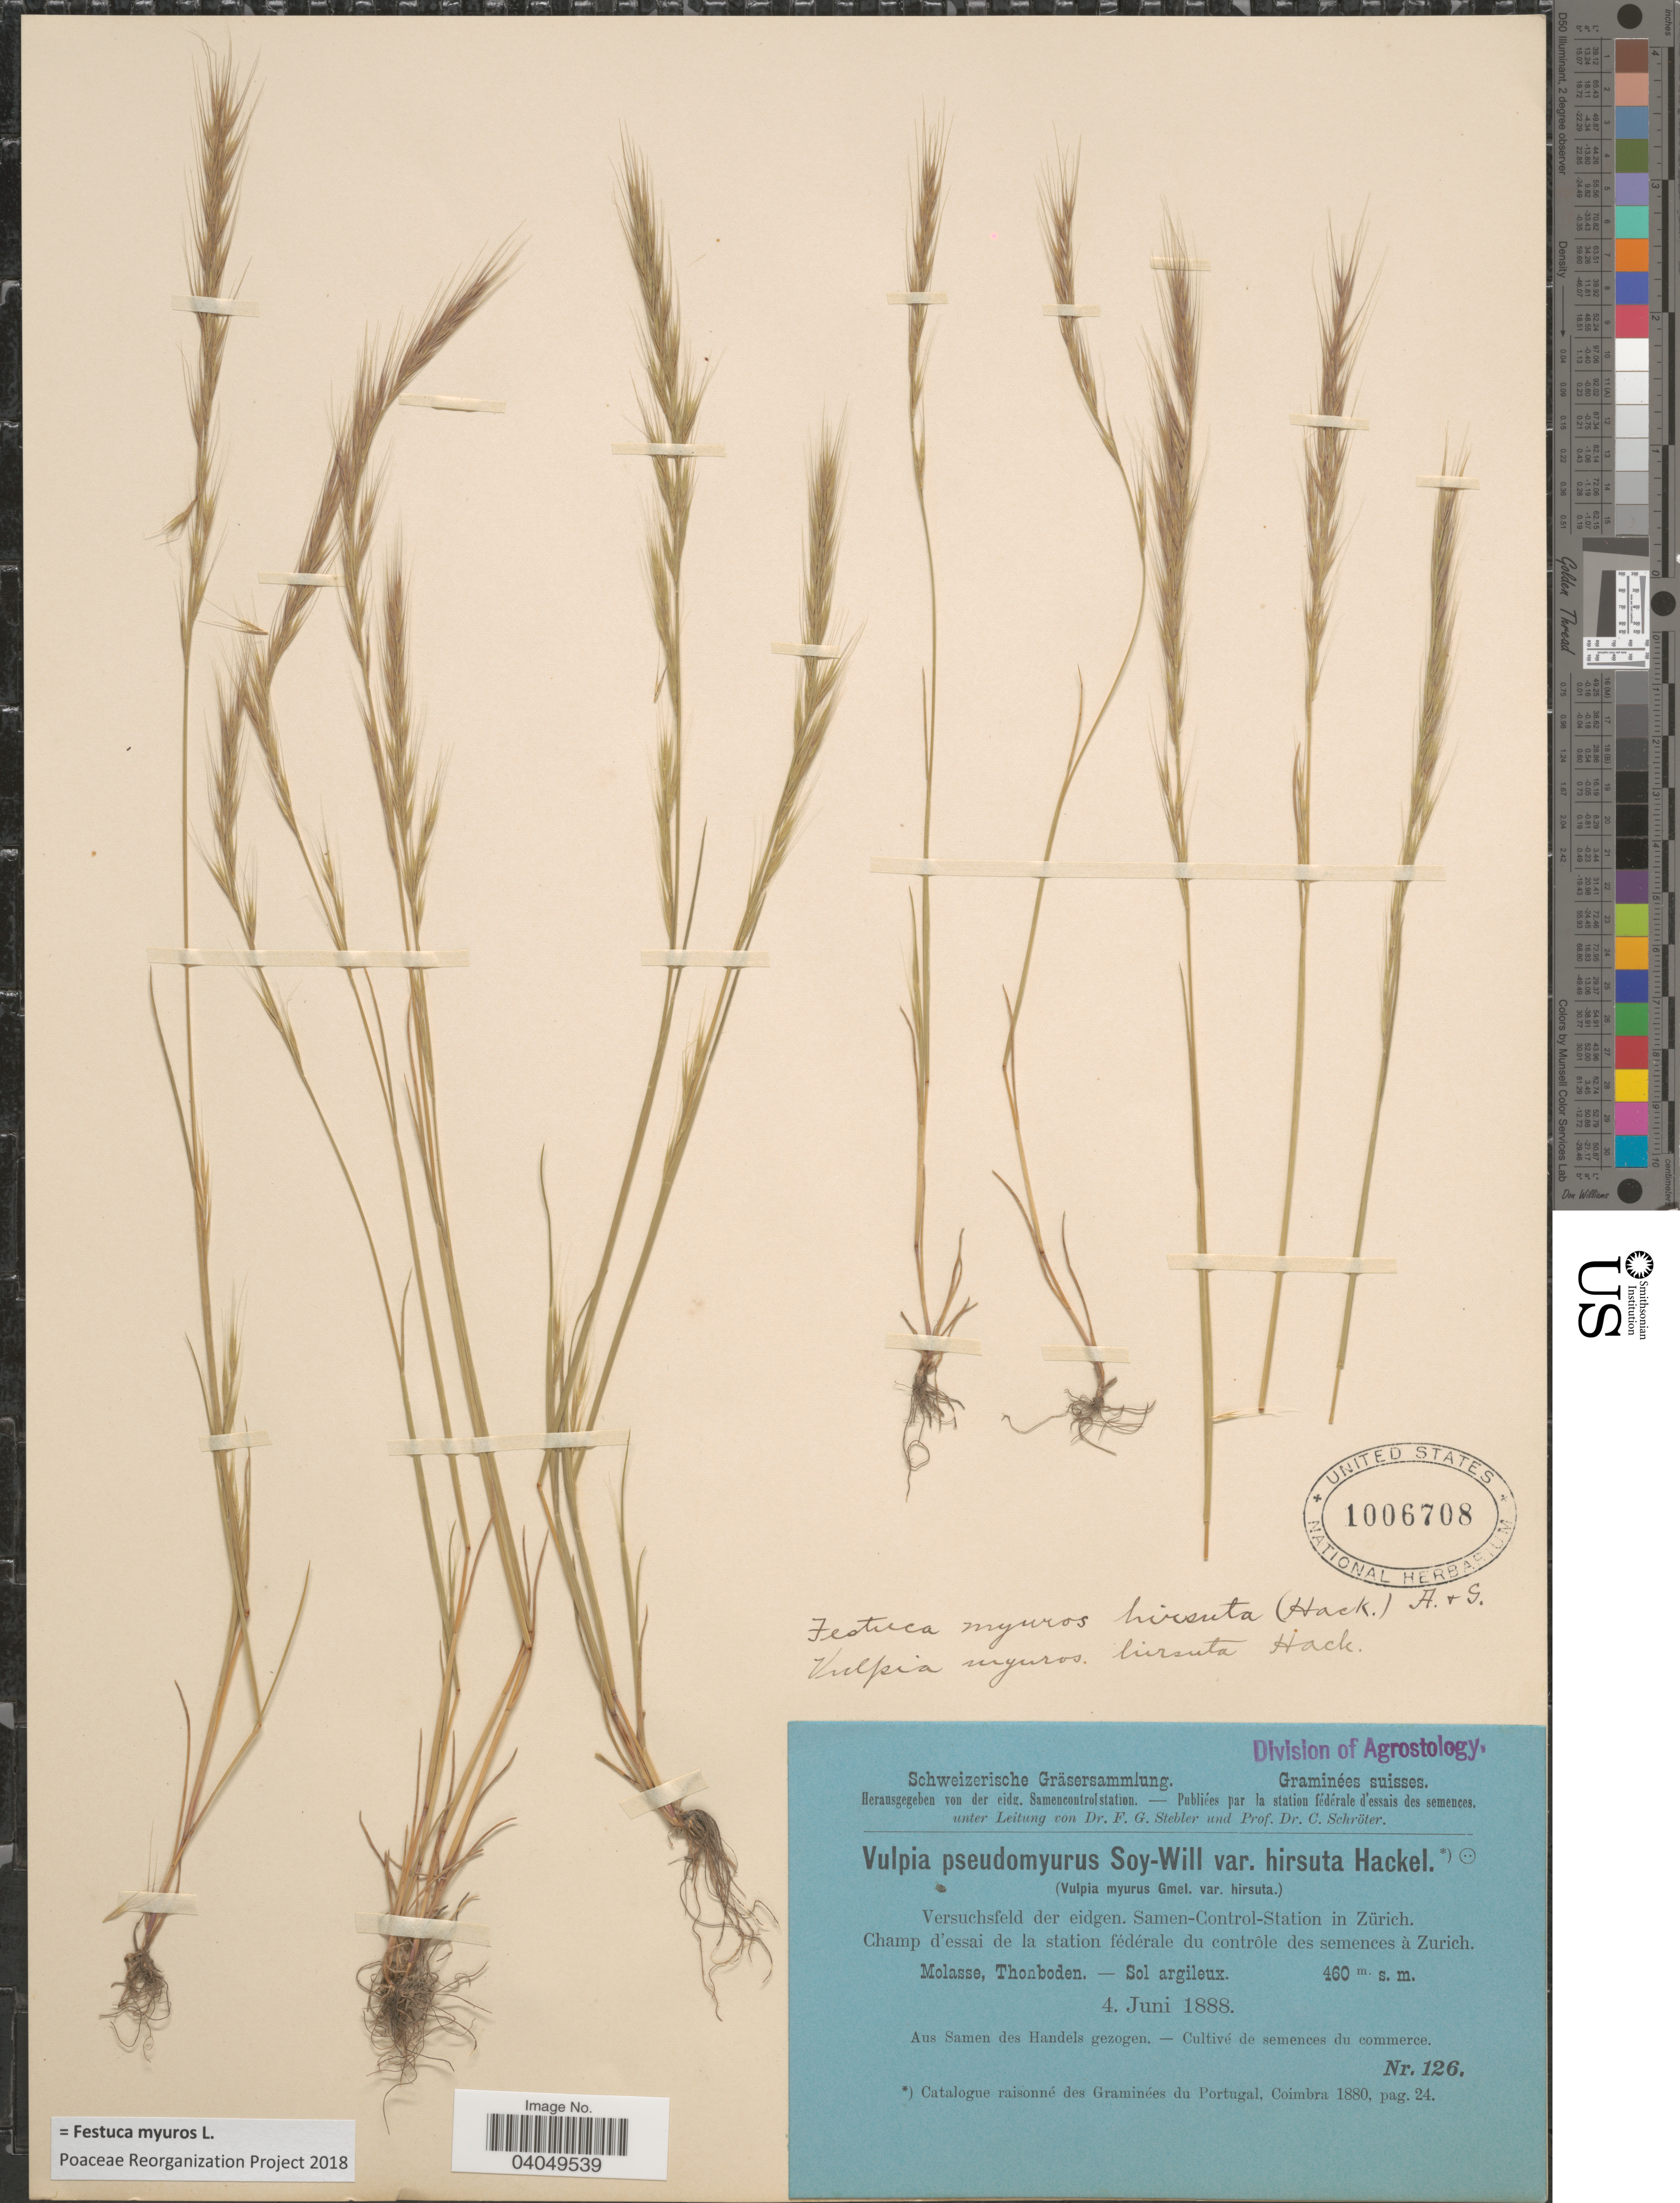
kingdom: Plantae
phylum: Tracheophyta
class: Liliopsida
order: Poales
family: Poaceae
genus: Festuca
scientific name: Festuca myuros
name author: L.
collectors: Stebler, F.G. & Schröter, C.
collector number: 126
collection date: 1888-06-04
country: Switzerland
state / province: Zurich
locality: Versuchsfeld der eidg. Samen-Control-Station in Zürich. Champ d'essai de la station fédérale du contrôle des semences à Zurich. Molasse, Thonboden.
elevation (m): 460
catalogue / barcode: US 1006708